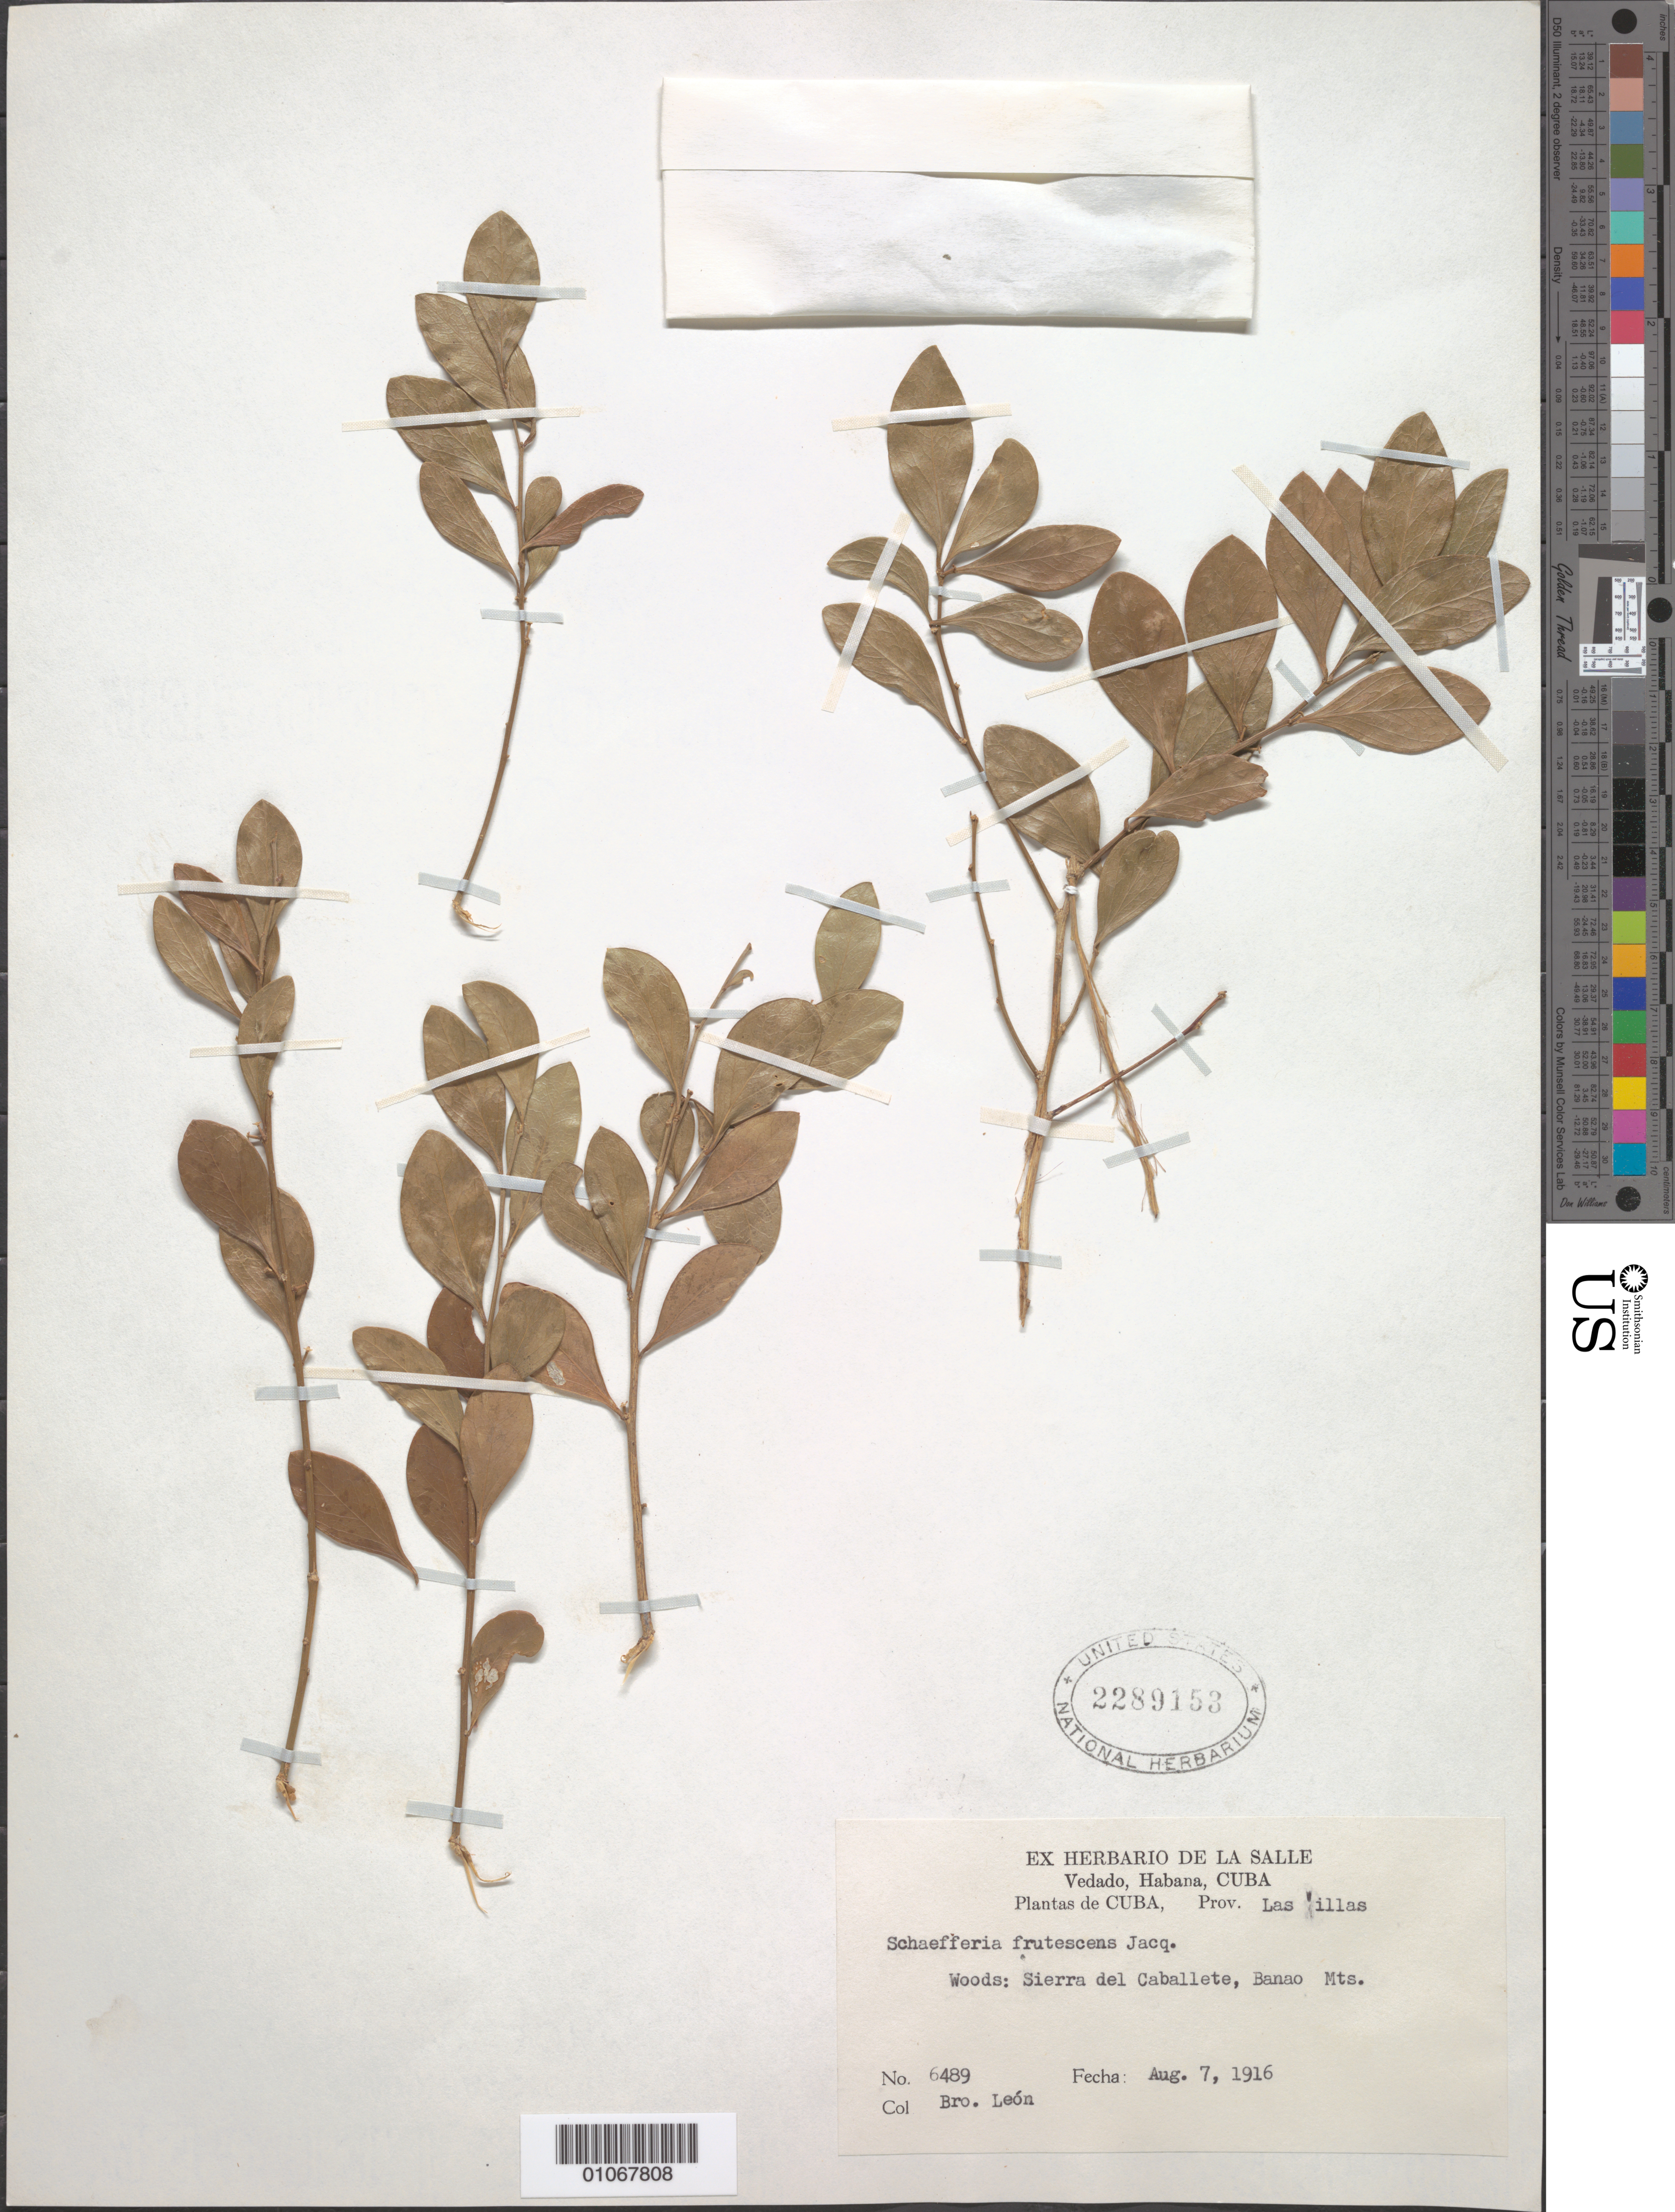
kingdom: Plantae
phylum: Tracheophyta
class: Magnoliopsida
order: Celastrales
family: Celastraceae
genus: Schaefferia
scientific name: Schaefferia frutescens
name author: Jacq.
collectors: Bro. León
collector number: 6489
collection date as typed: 07 Aug 1916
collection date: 1916-08-07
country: Cuba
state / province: Las Villas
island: Cuba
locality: Woods: Sierra del Caballete, Banao mts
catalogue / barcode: US 2289153